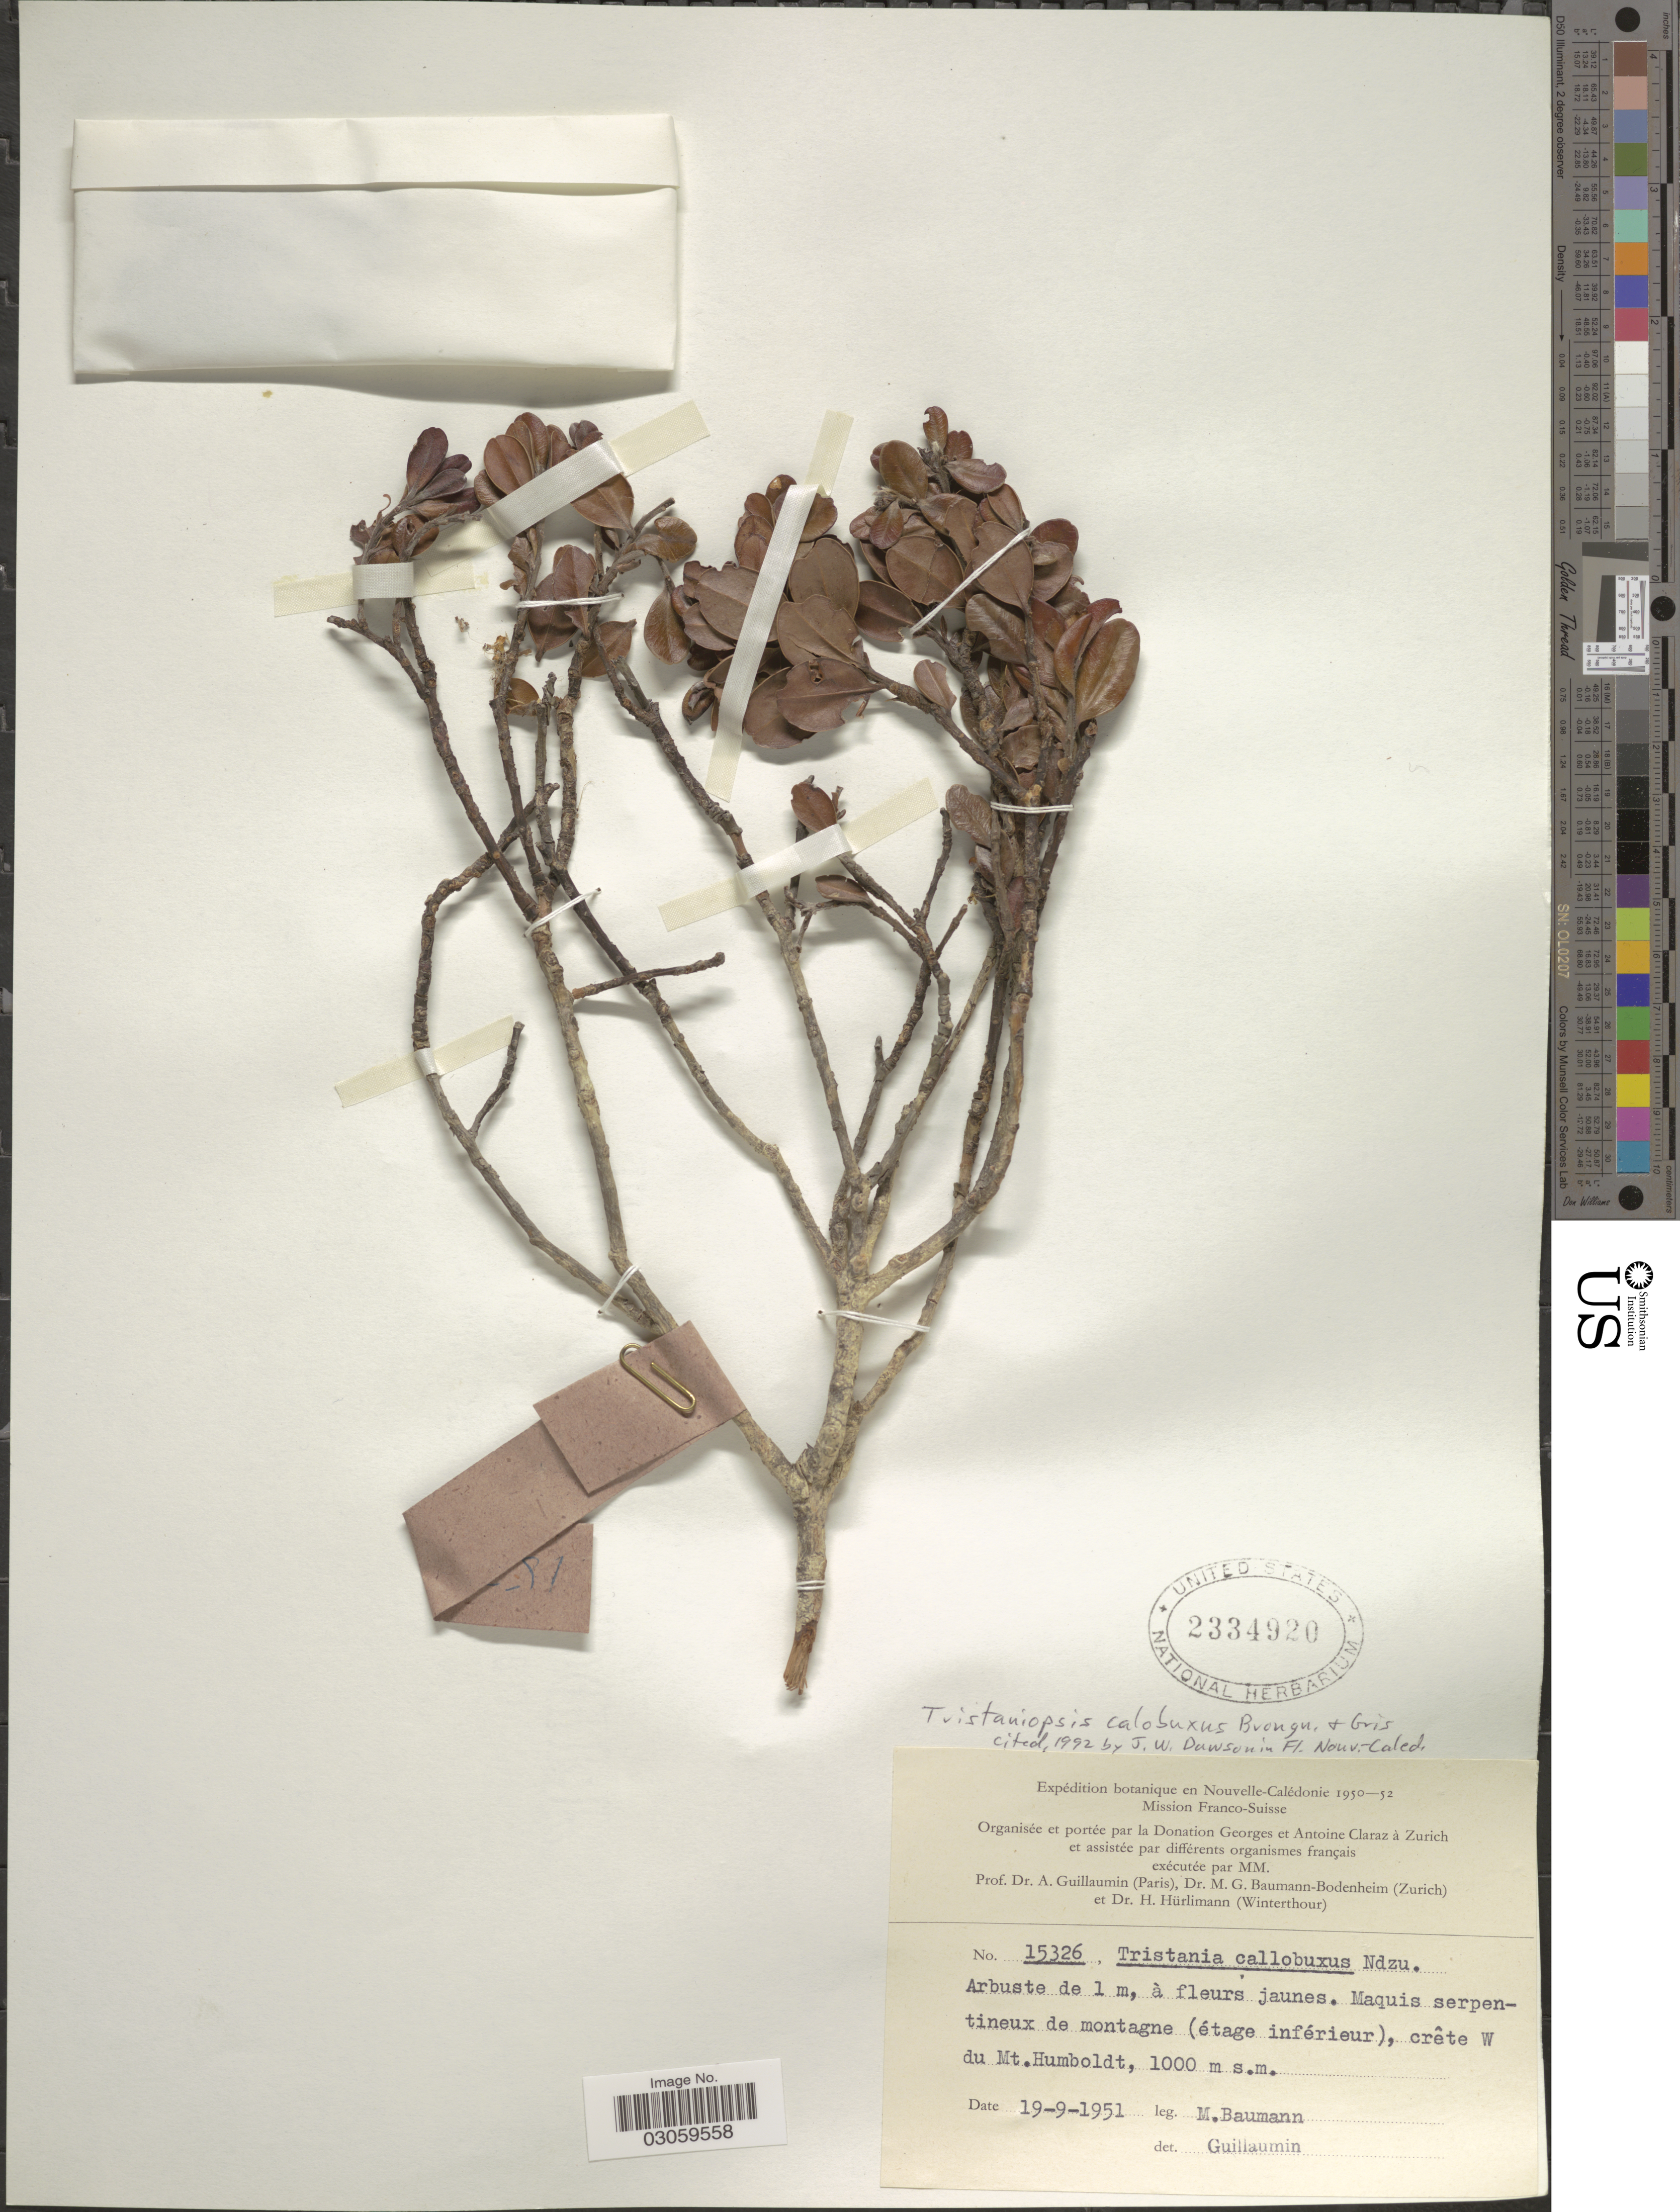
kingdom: Plantae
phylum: Tracheophyta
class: Magnoliopsida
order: Myrtales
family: Myrtaceae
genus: Tristaniopsis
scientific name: Tristaniopsis callobuxus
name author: Brongn. & Gris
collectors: M. G. Baumann-Bodenheim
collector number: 15326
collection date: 1951-09-19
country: New Caledonia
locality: Nouvelle-Calédonie. Maquis serpentineux de montagne (étage inférieur), crête W du Mt. Humboldt.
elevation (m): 1000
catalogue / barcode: US 2334920